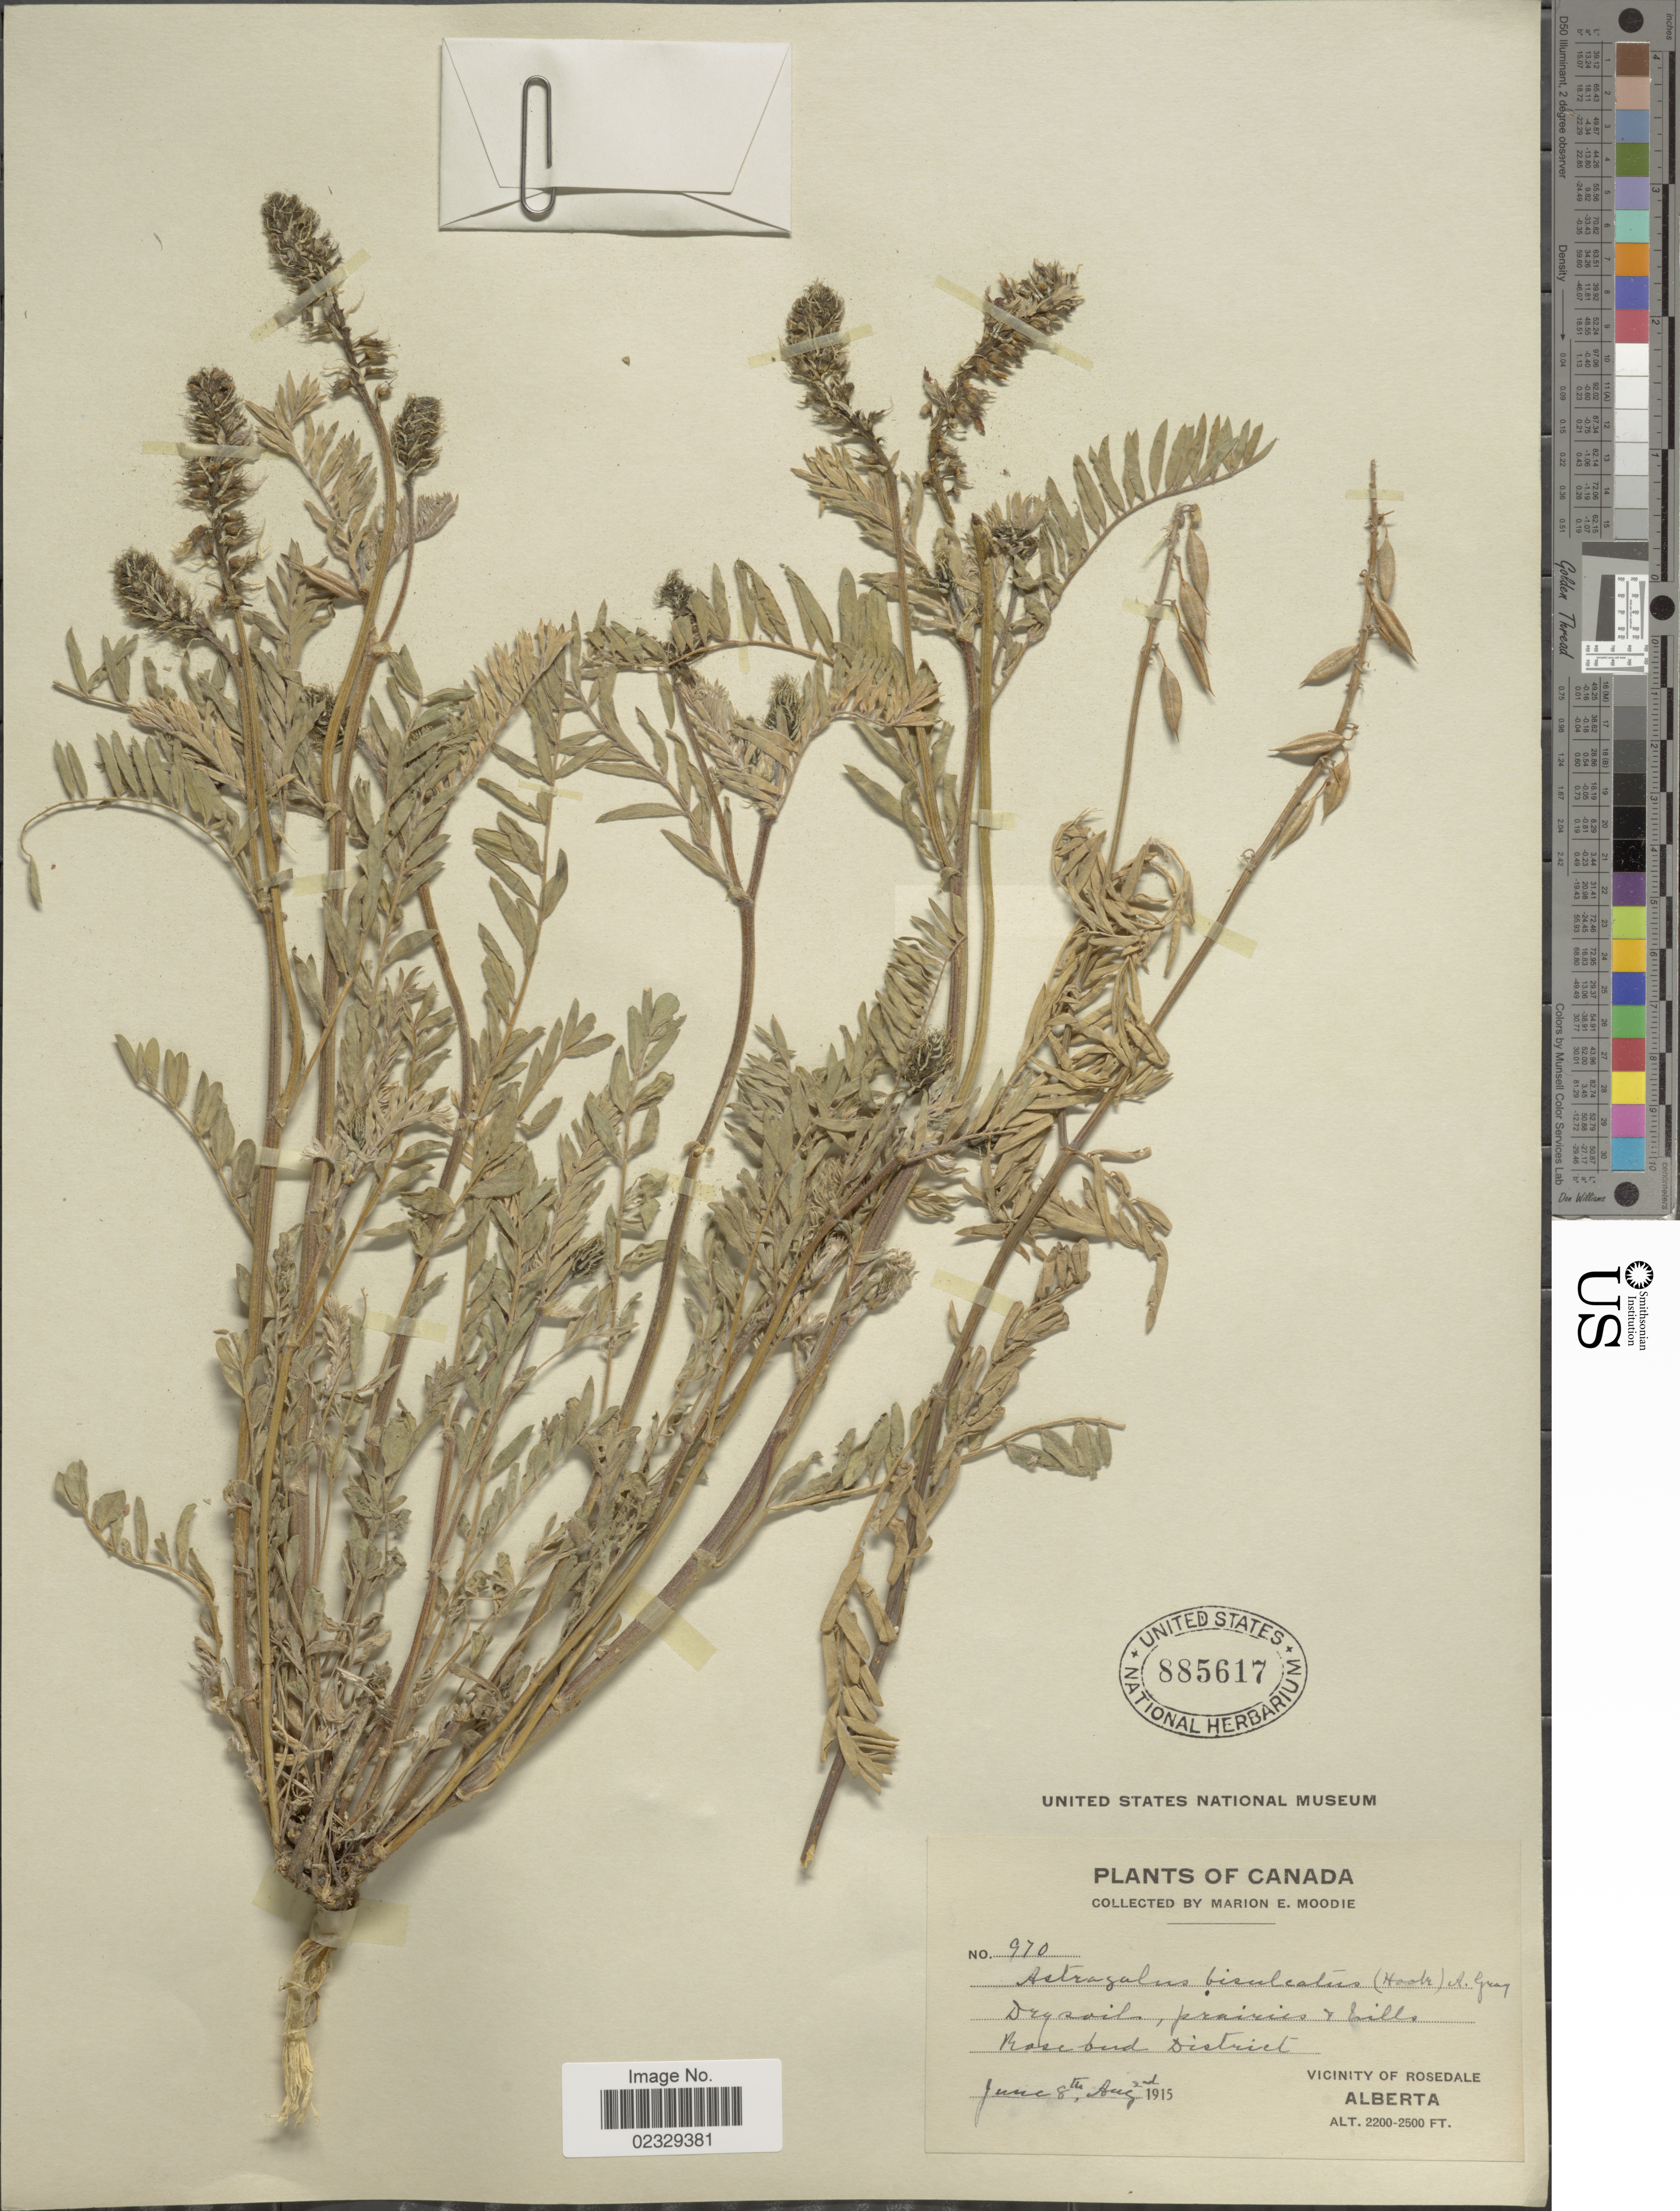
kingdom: Plantae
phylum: Tracheophyta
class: Magnoliopsida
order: Fabales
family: Fabaceae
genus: Astragalus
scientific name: Astragalus bisulcatus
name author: (Hook.) A. Gray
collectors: M. E. Moodie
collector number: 970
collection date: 1915-06-08/1915-08-02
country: Canada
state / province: Alberta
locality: Dry soils, prairies & hills, Rosebird District, Vicinity of Rosedale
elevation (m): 671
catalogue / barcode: US 885617